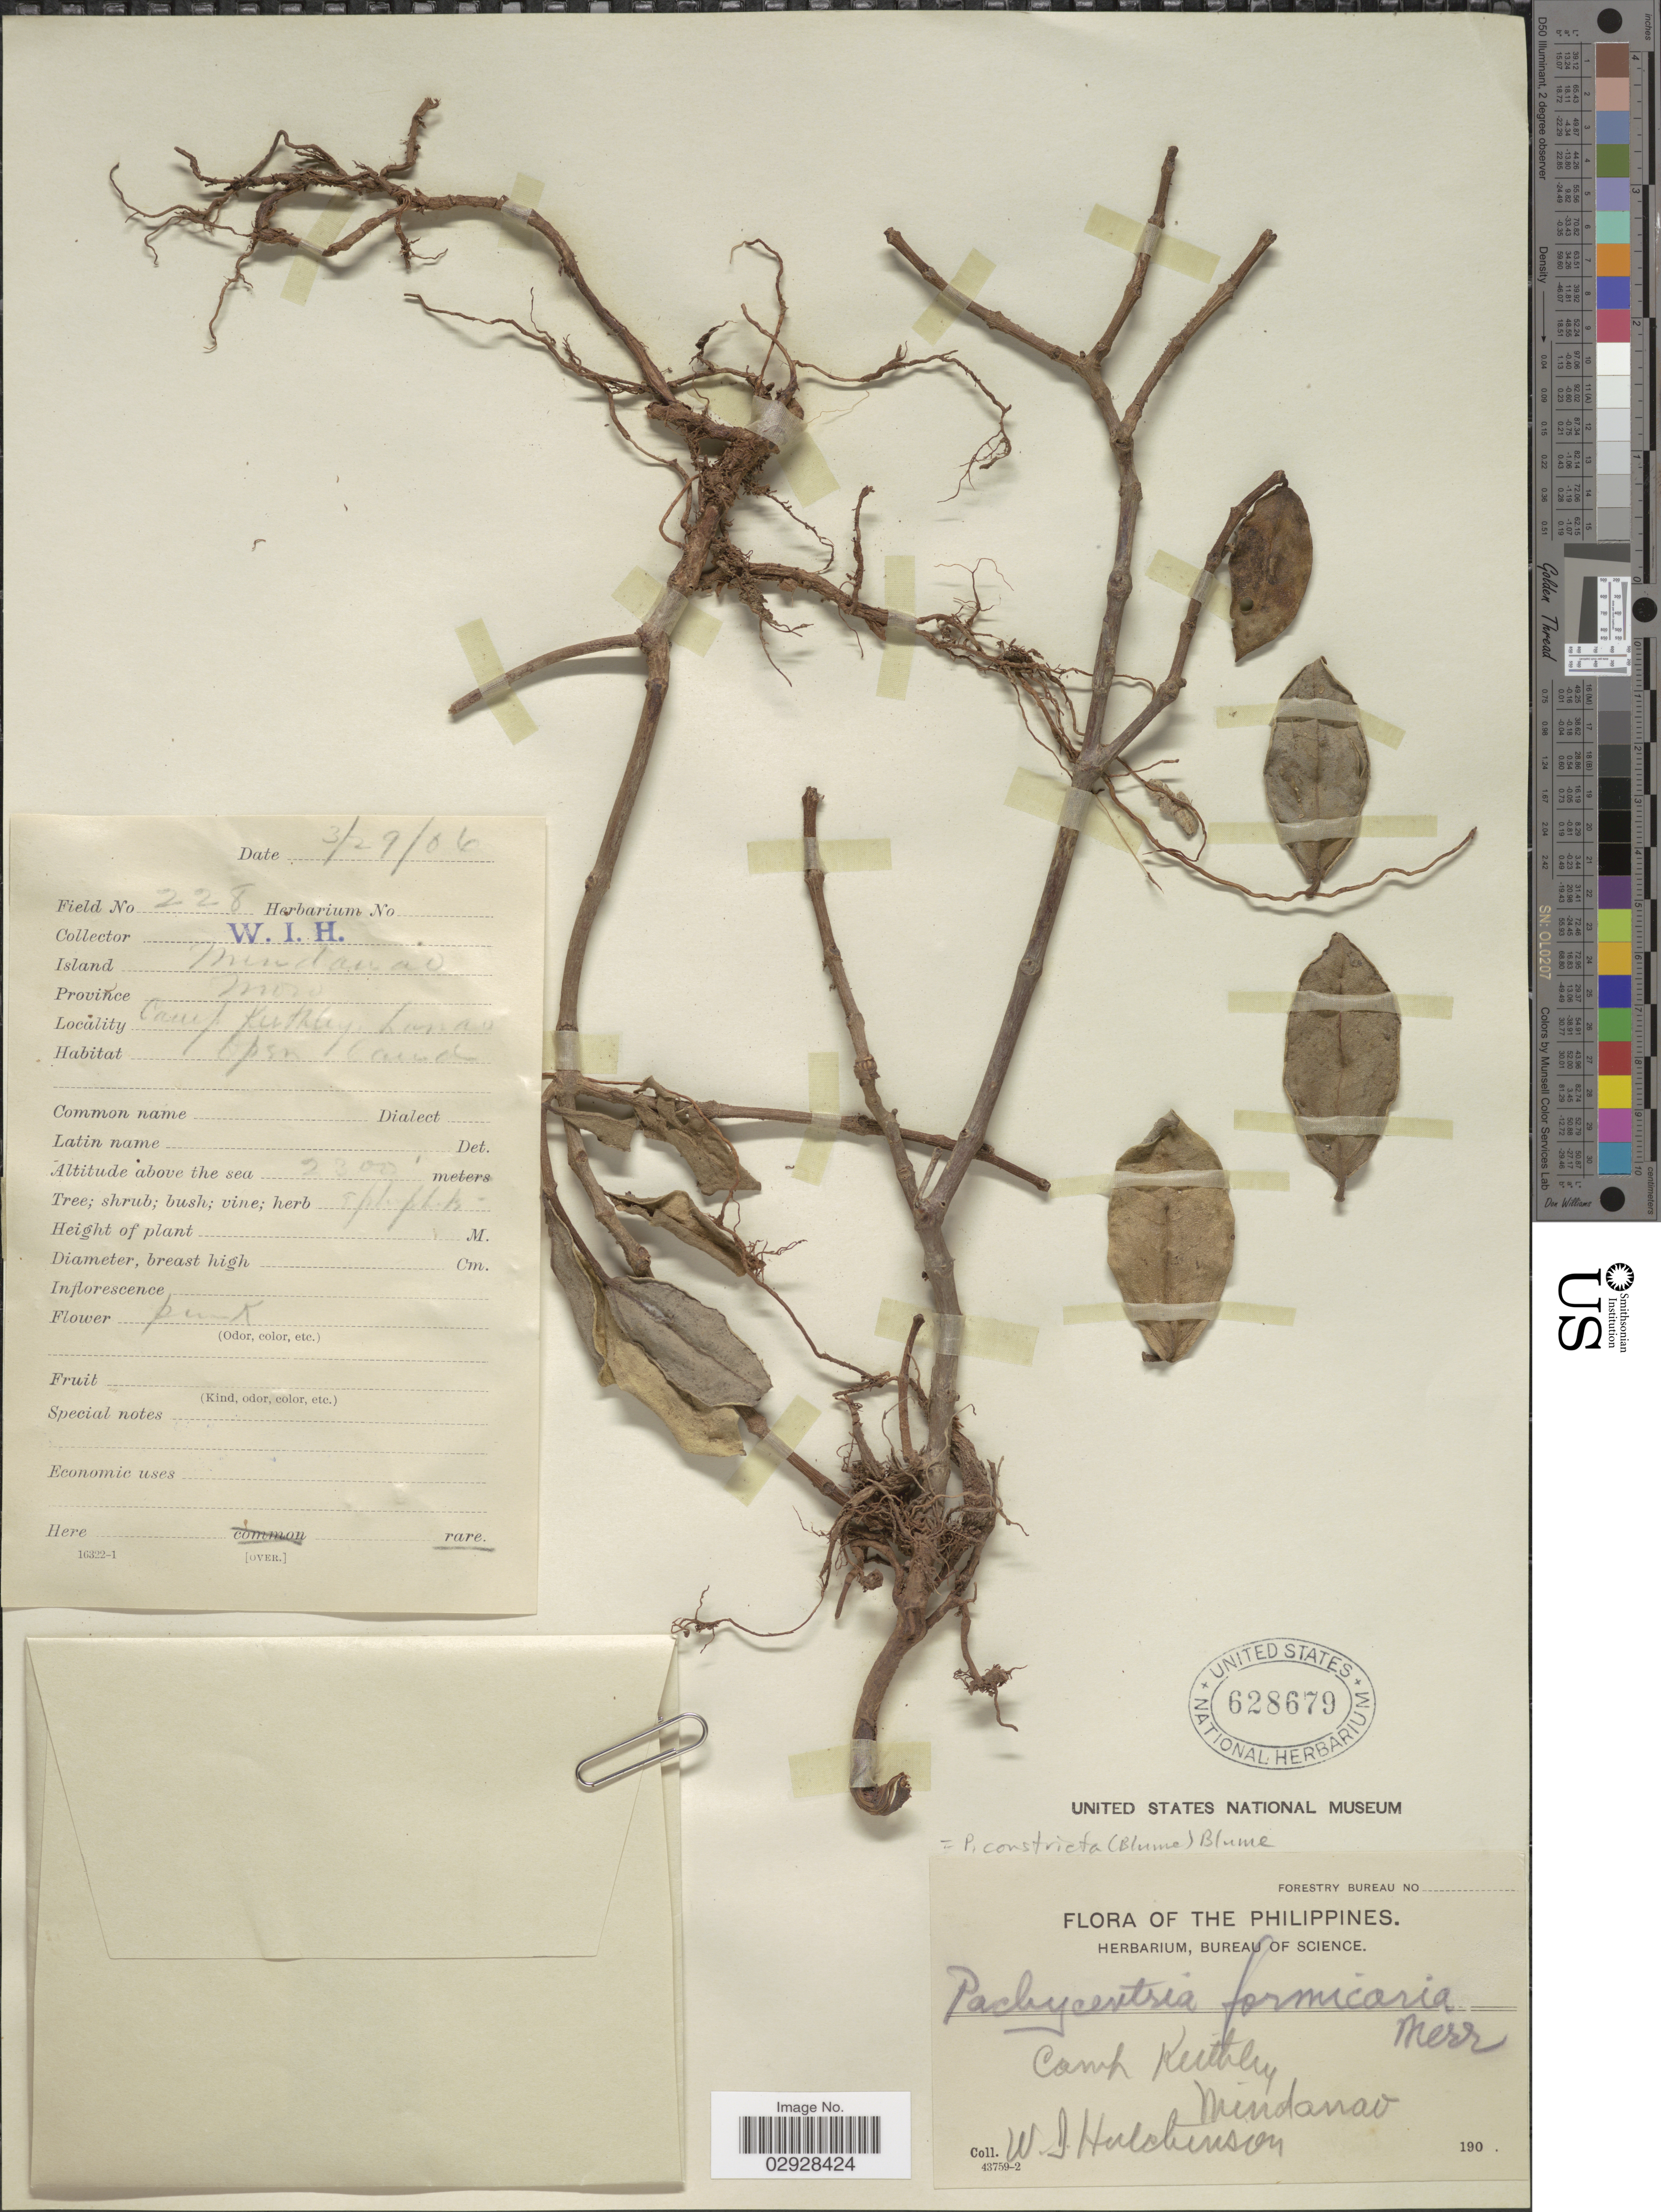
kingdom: Plantae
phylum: Tracheophyta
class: Magnoliopsida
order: Myrtales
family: Melastomataceae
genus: Pachycentria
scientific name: Pachycentria constricta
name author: Blume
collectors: W. I. Hutchinson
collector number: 228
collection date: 1906-03-27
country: Philippines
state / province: Muslim Mindanao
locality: Camp Keithley, Mindanao, Lanao.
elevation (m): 2300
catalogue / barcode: US 628679